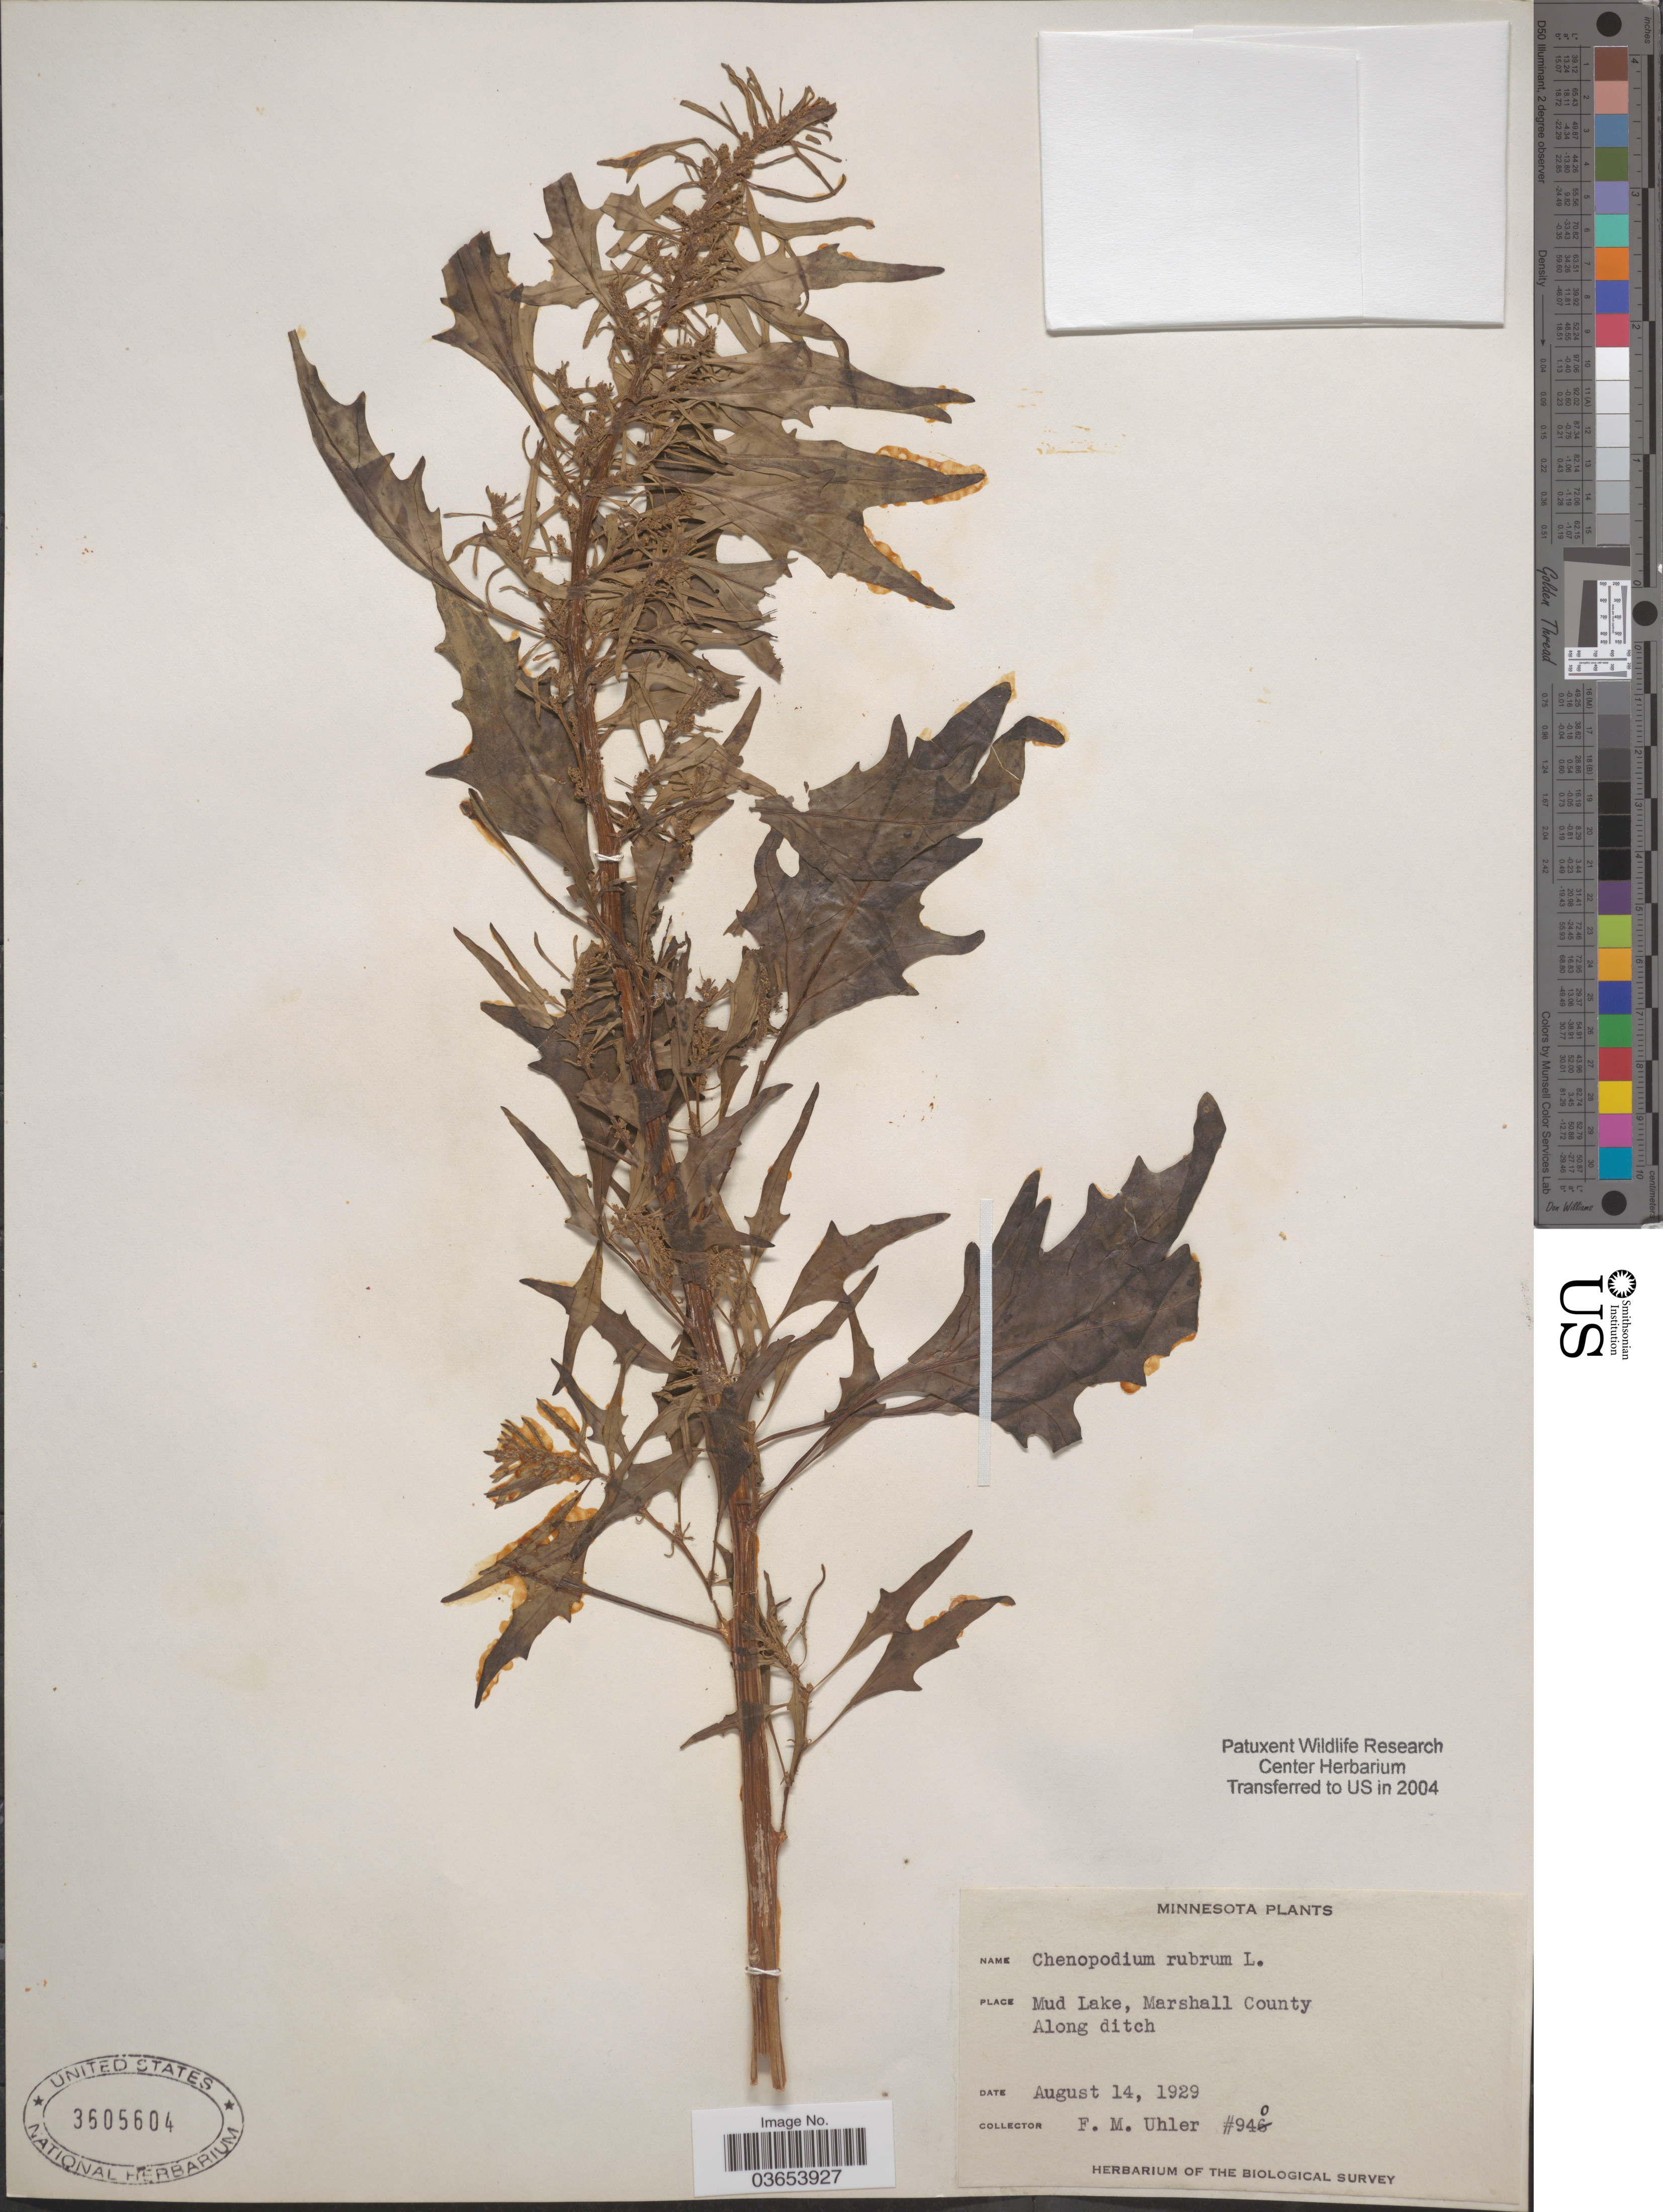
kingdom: Plantae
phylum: Tracheophyta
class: Magnoliopsida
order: Caryophyllales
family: Amaranthaceae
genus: Chenopodium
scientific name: Chenopodium rubrum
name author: L.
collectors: F. M. Uhler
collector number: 940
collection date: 1929-08-14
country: United States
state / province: Minnesota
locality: Mud Lake, Marshall County. Along ditch.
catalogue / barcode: US 3605604